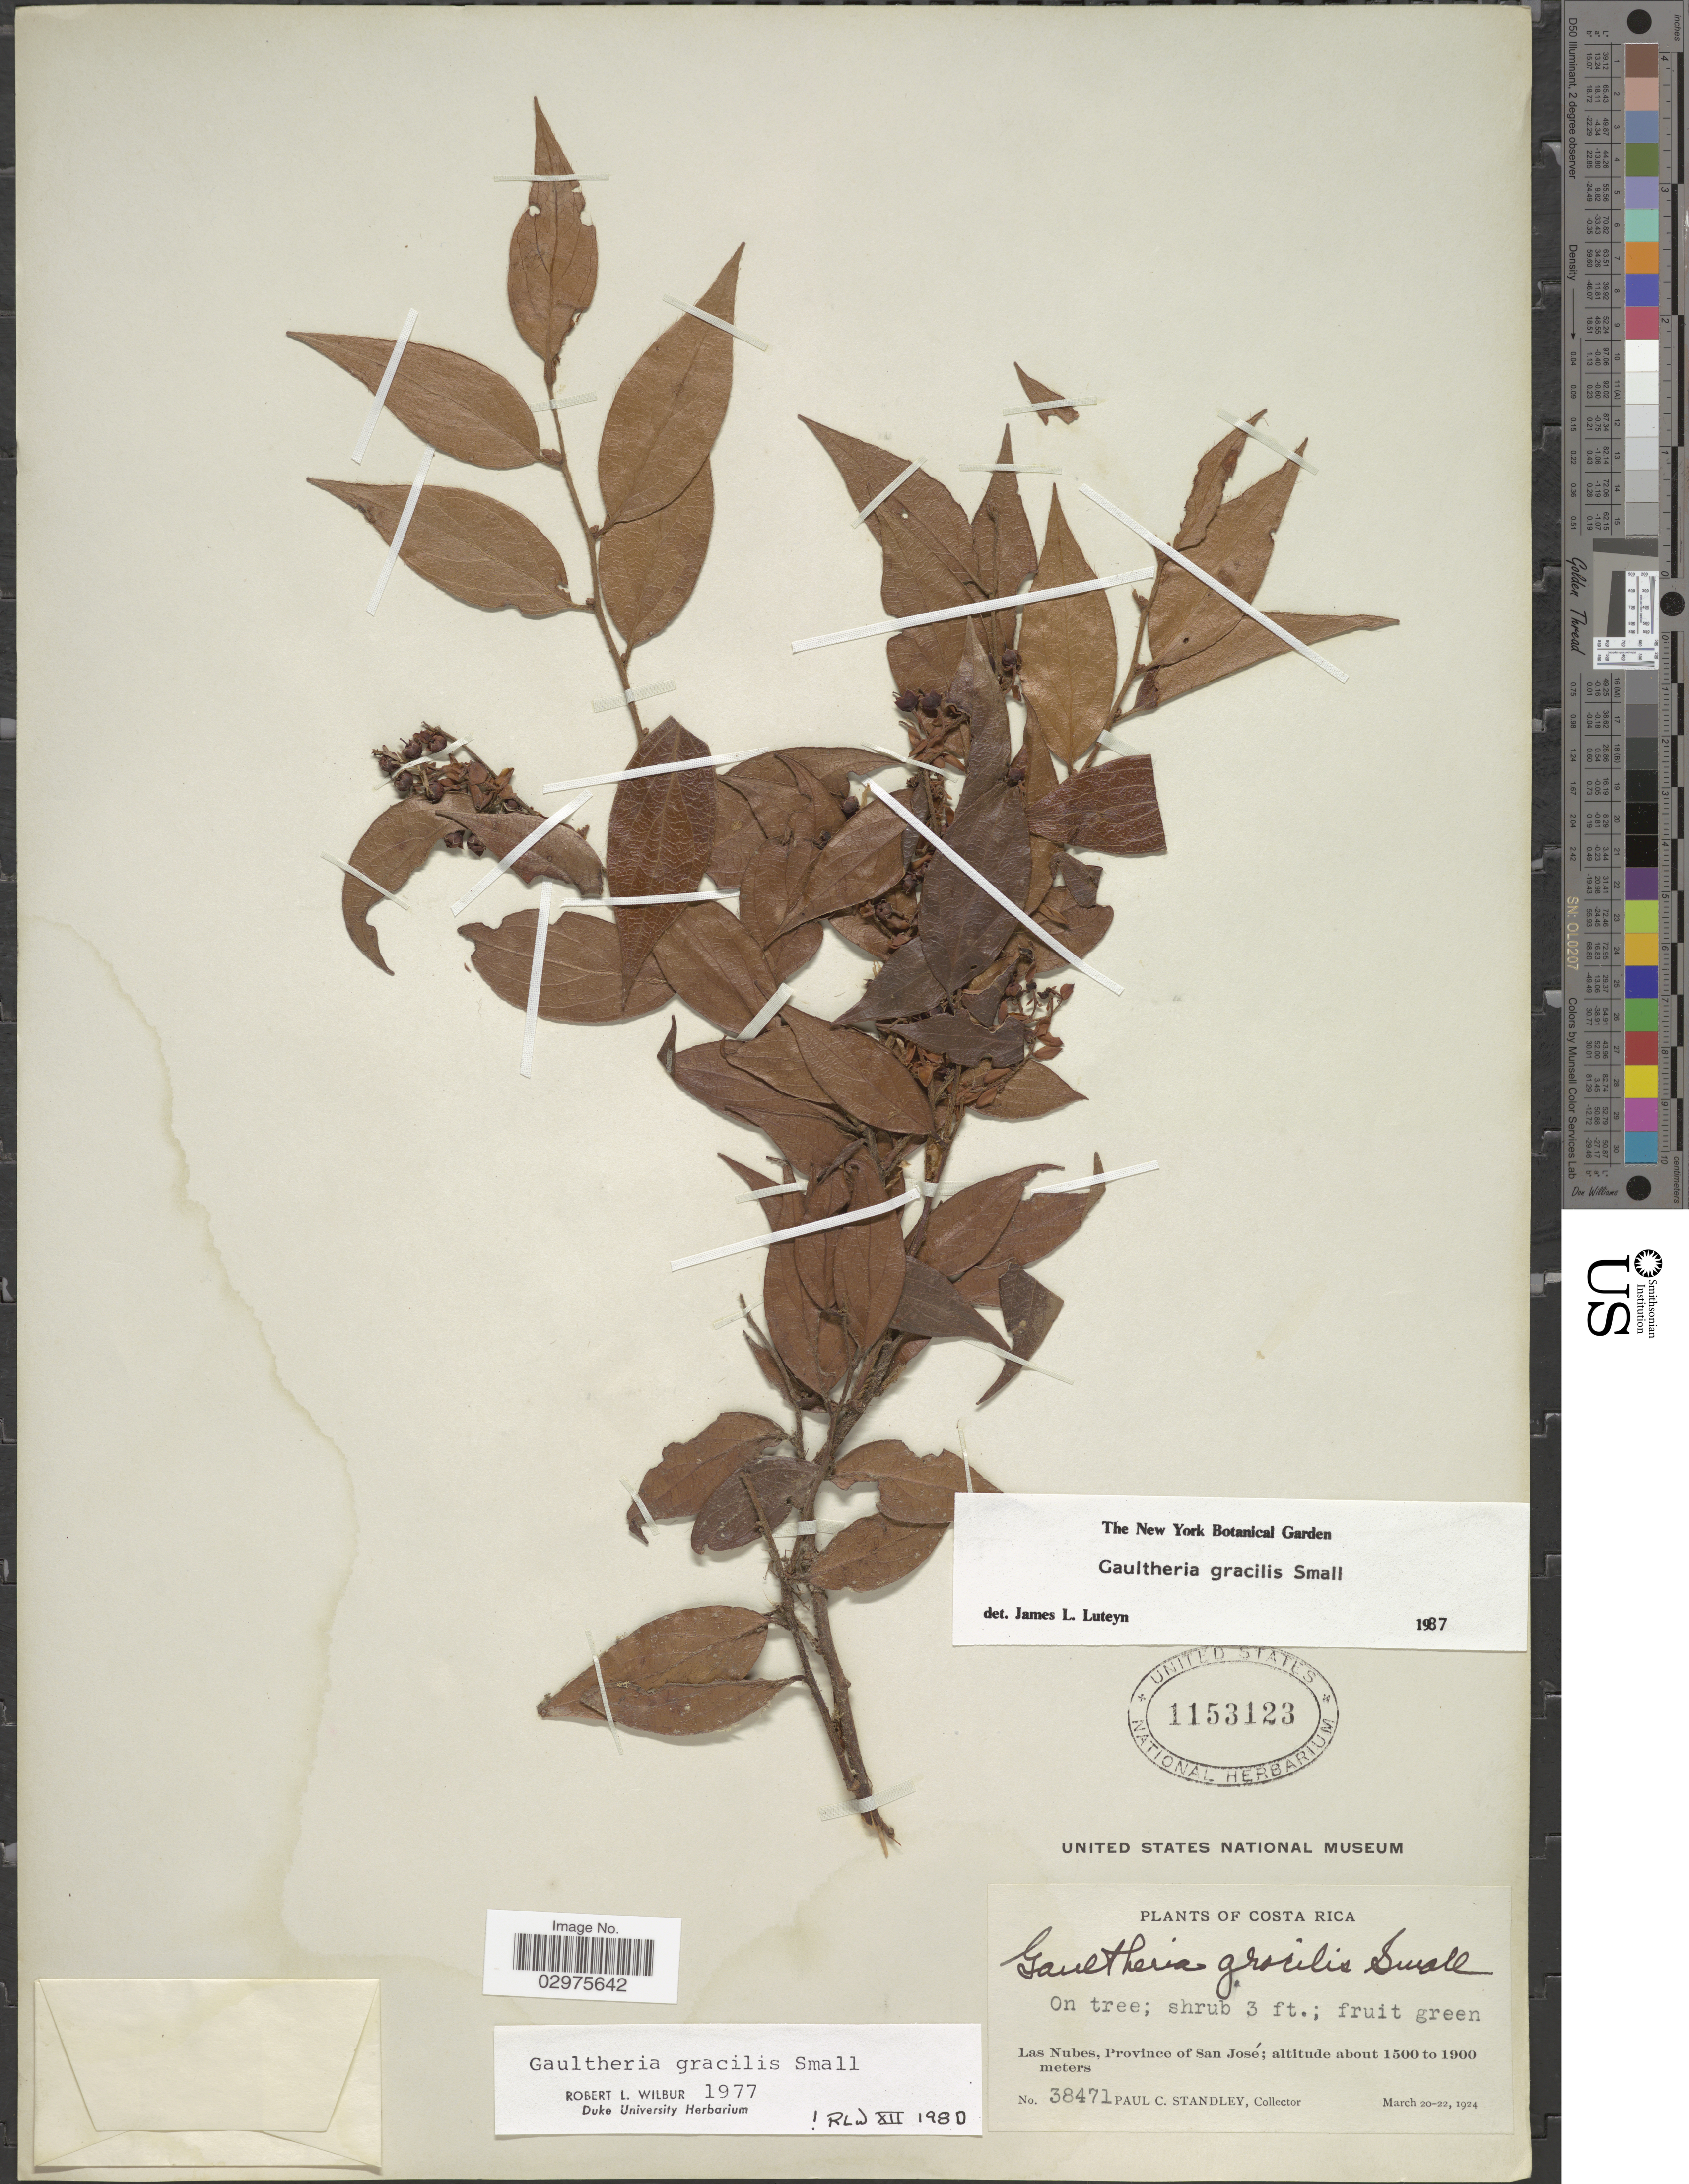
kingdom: Plantae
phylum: Tracheophyta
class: Magnoliopsida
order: Ericales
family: Ericaceae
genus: Gaultheria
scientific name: Gaultheria gracilis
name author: Small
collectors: P. C. Standley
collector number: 38471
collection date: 1924-03-20/1924-03-22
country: Costa Rica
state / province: San José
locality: Las Nubes.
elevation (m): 1500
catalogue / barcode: US 1153123